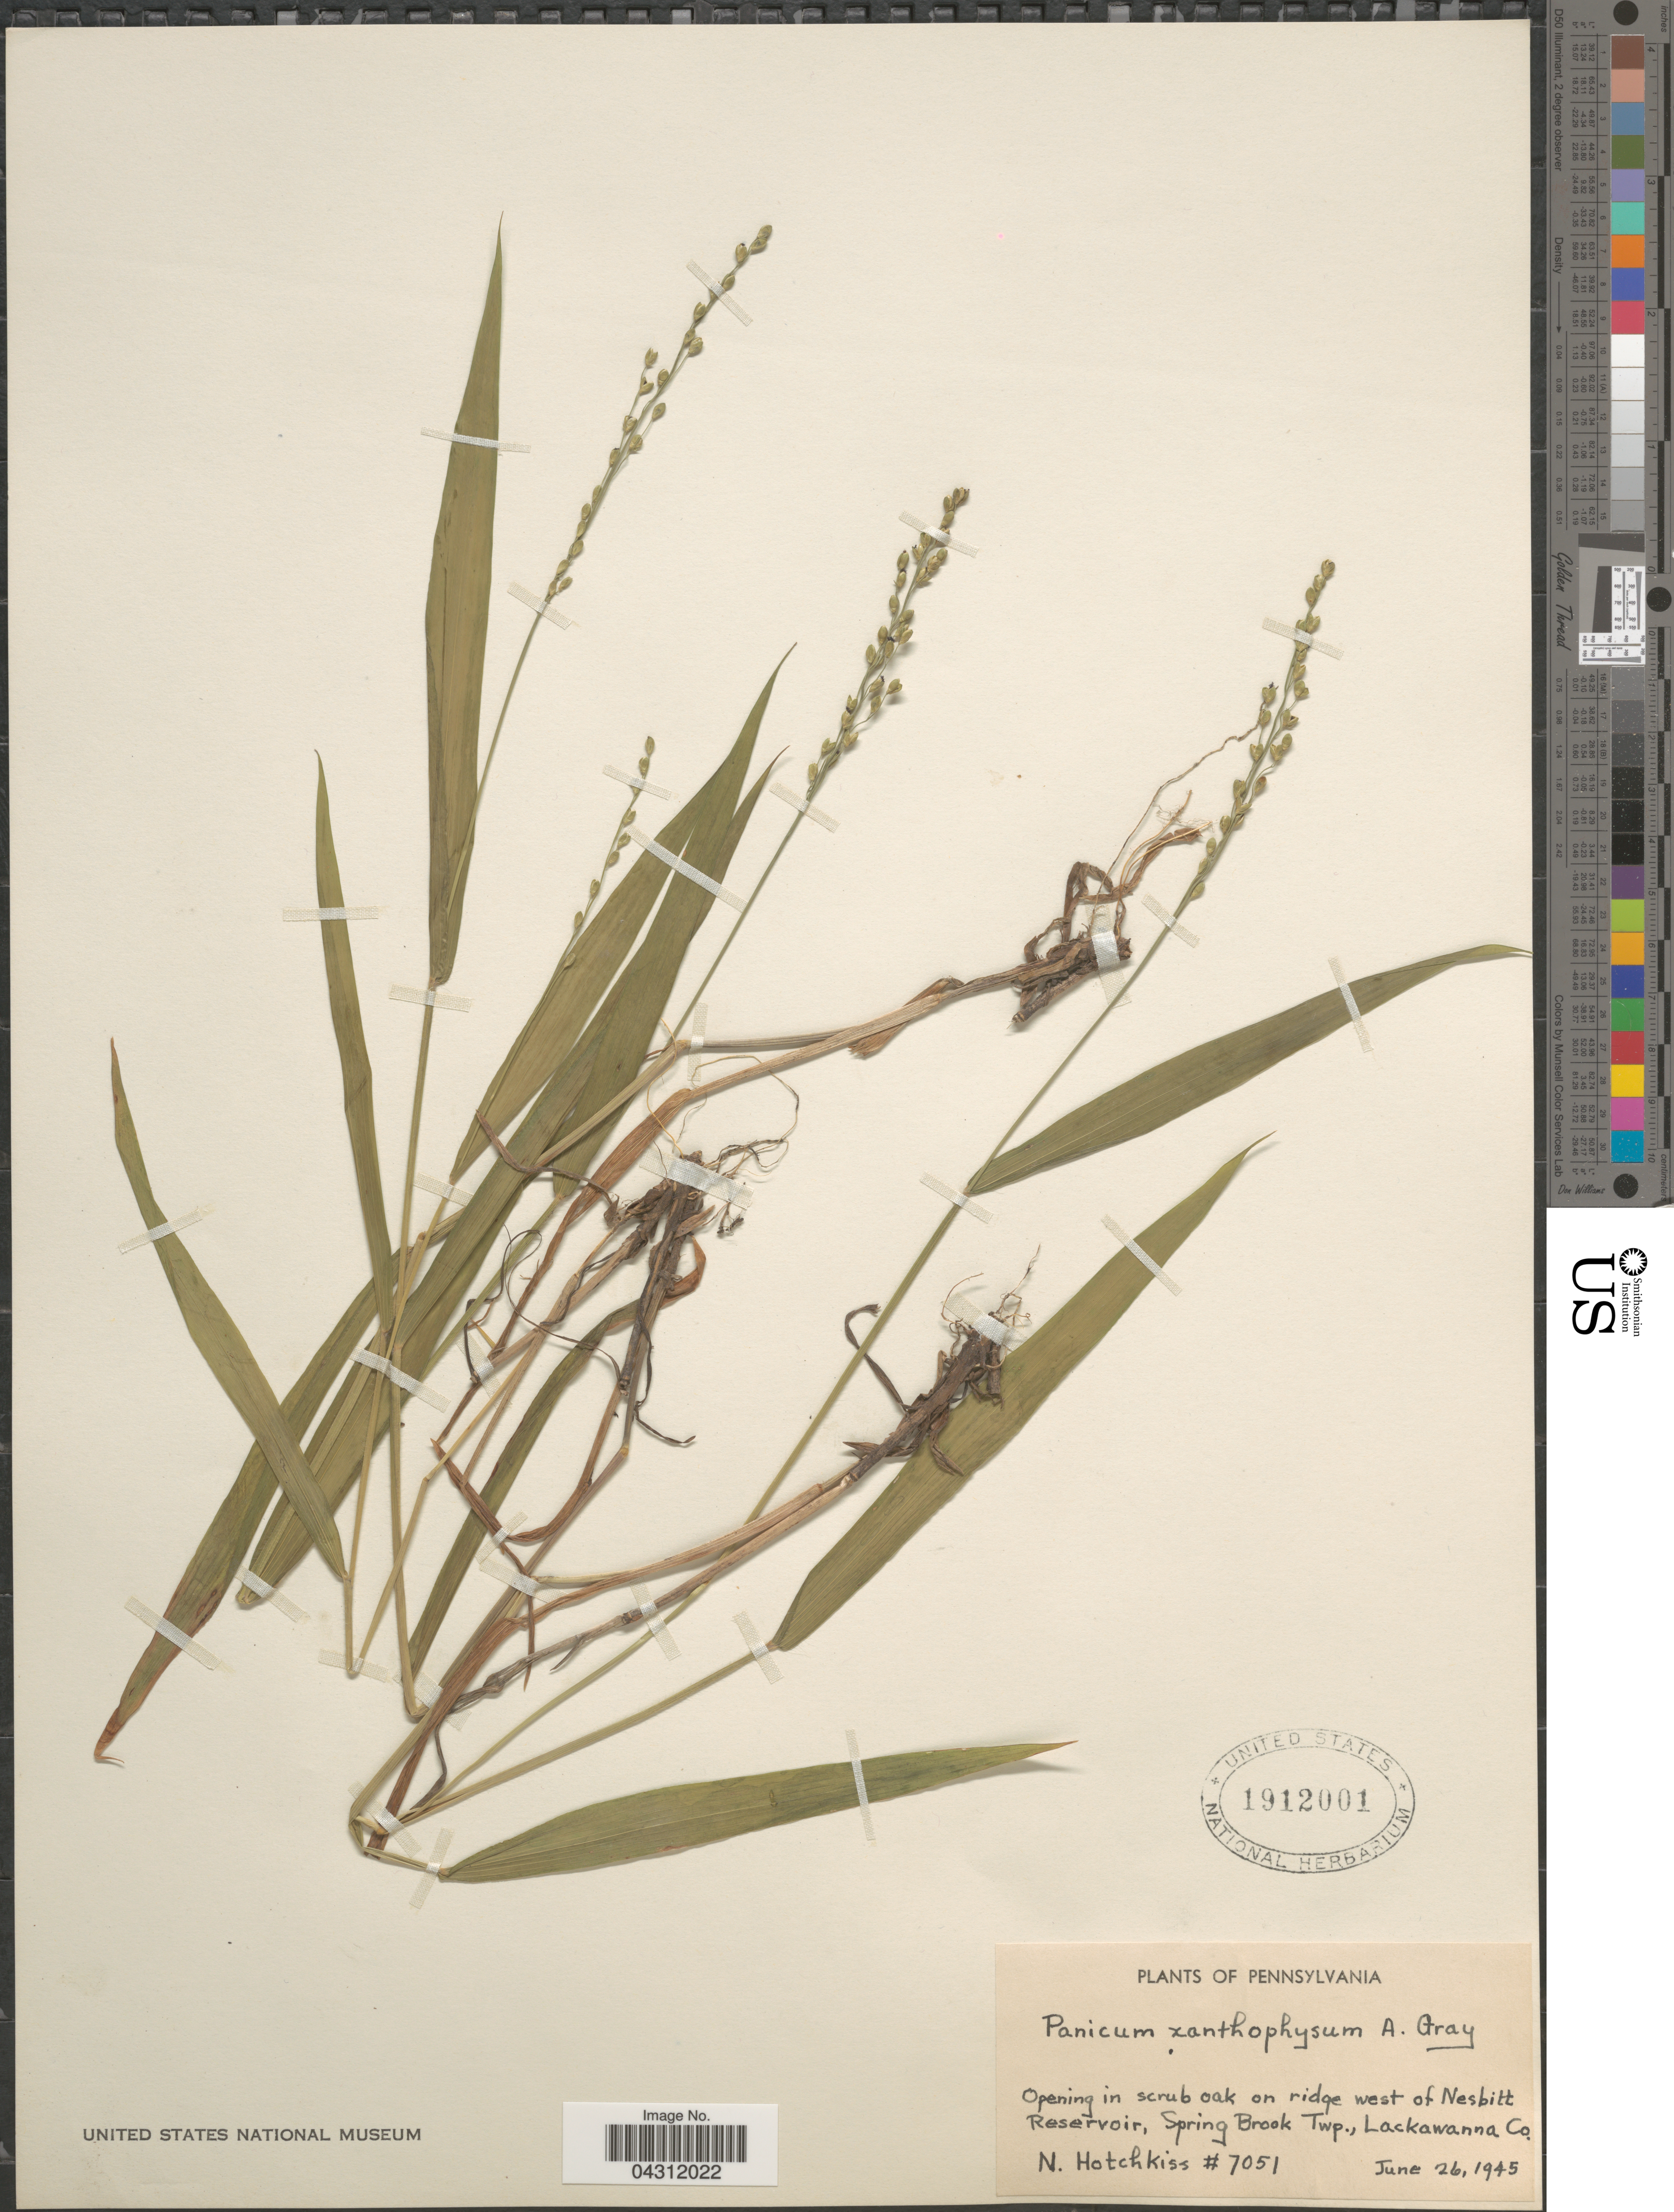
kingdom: Plantae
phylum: Tracheophyta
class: Liliopsida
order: Poales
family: Poaceae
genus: Dichanthelium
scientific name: Dichanthelium xanthophysum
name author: (A. Gray) Freckmann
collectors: N. Hotchkiss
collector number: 7051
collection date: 1945-06-26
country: United States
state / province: Pennsylvania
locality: Opening in scrub oak in ridge west of Nesbitt Reservoir, Spring Brook Twp., Lackawanna Co.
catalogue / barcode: US 1912001